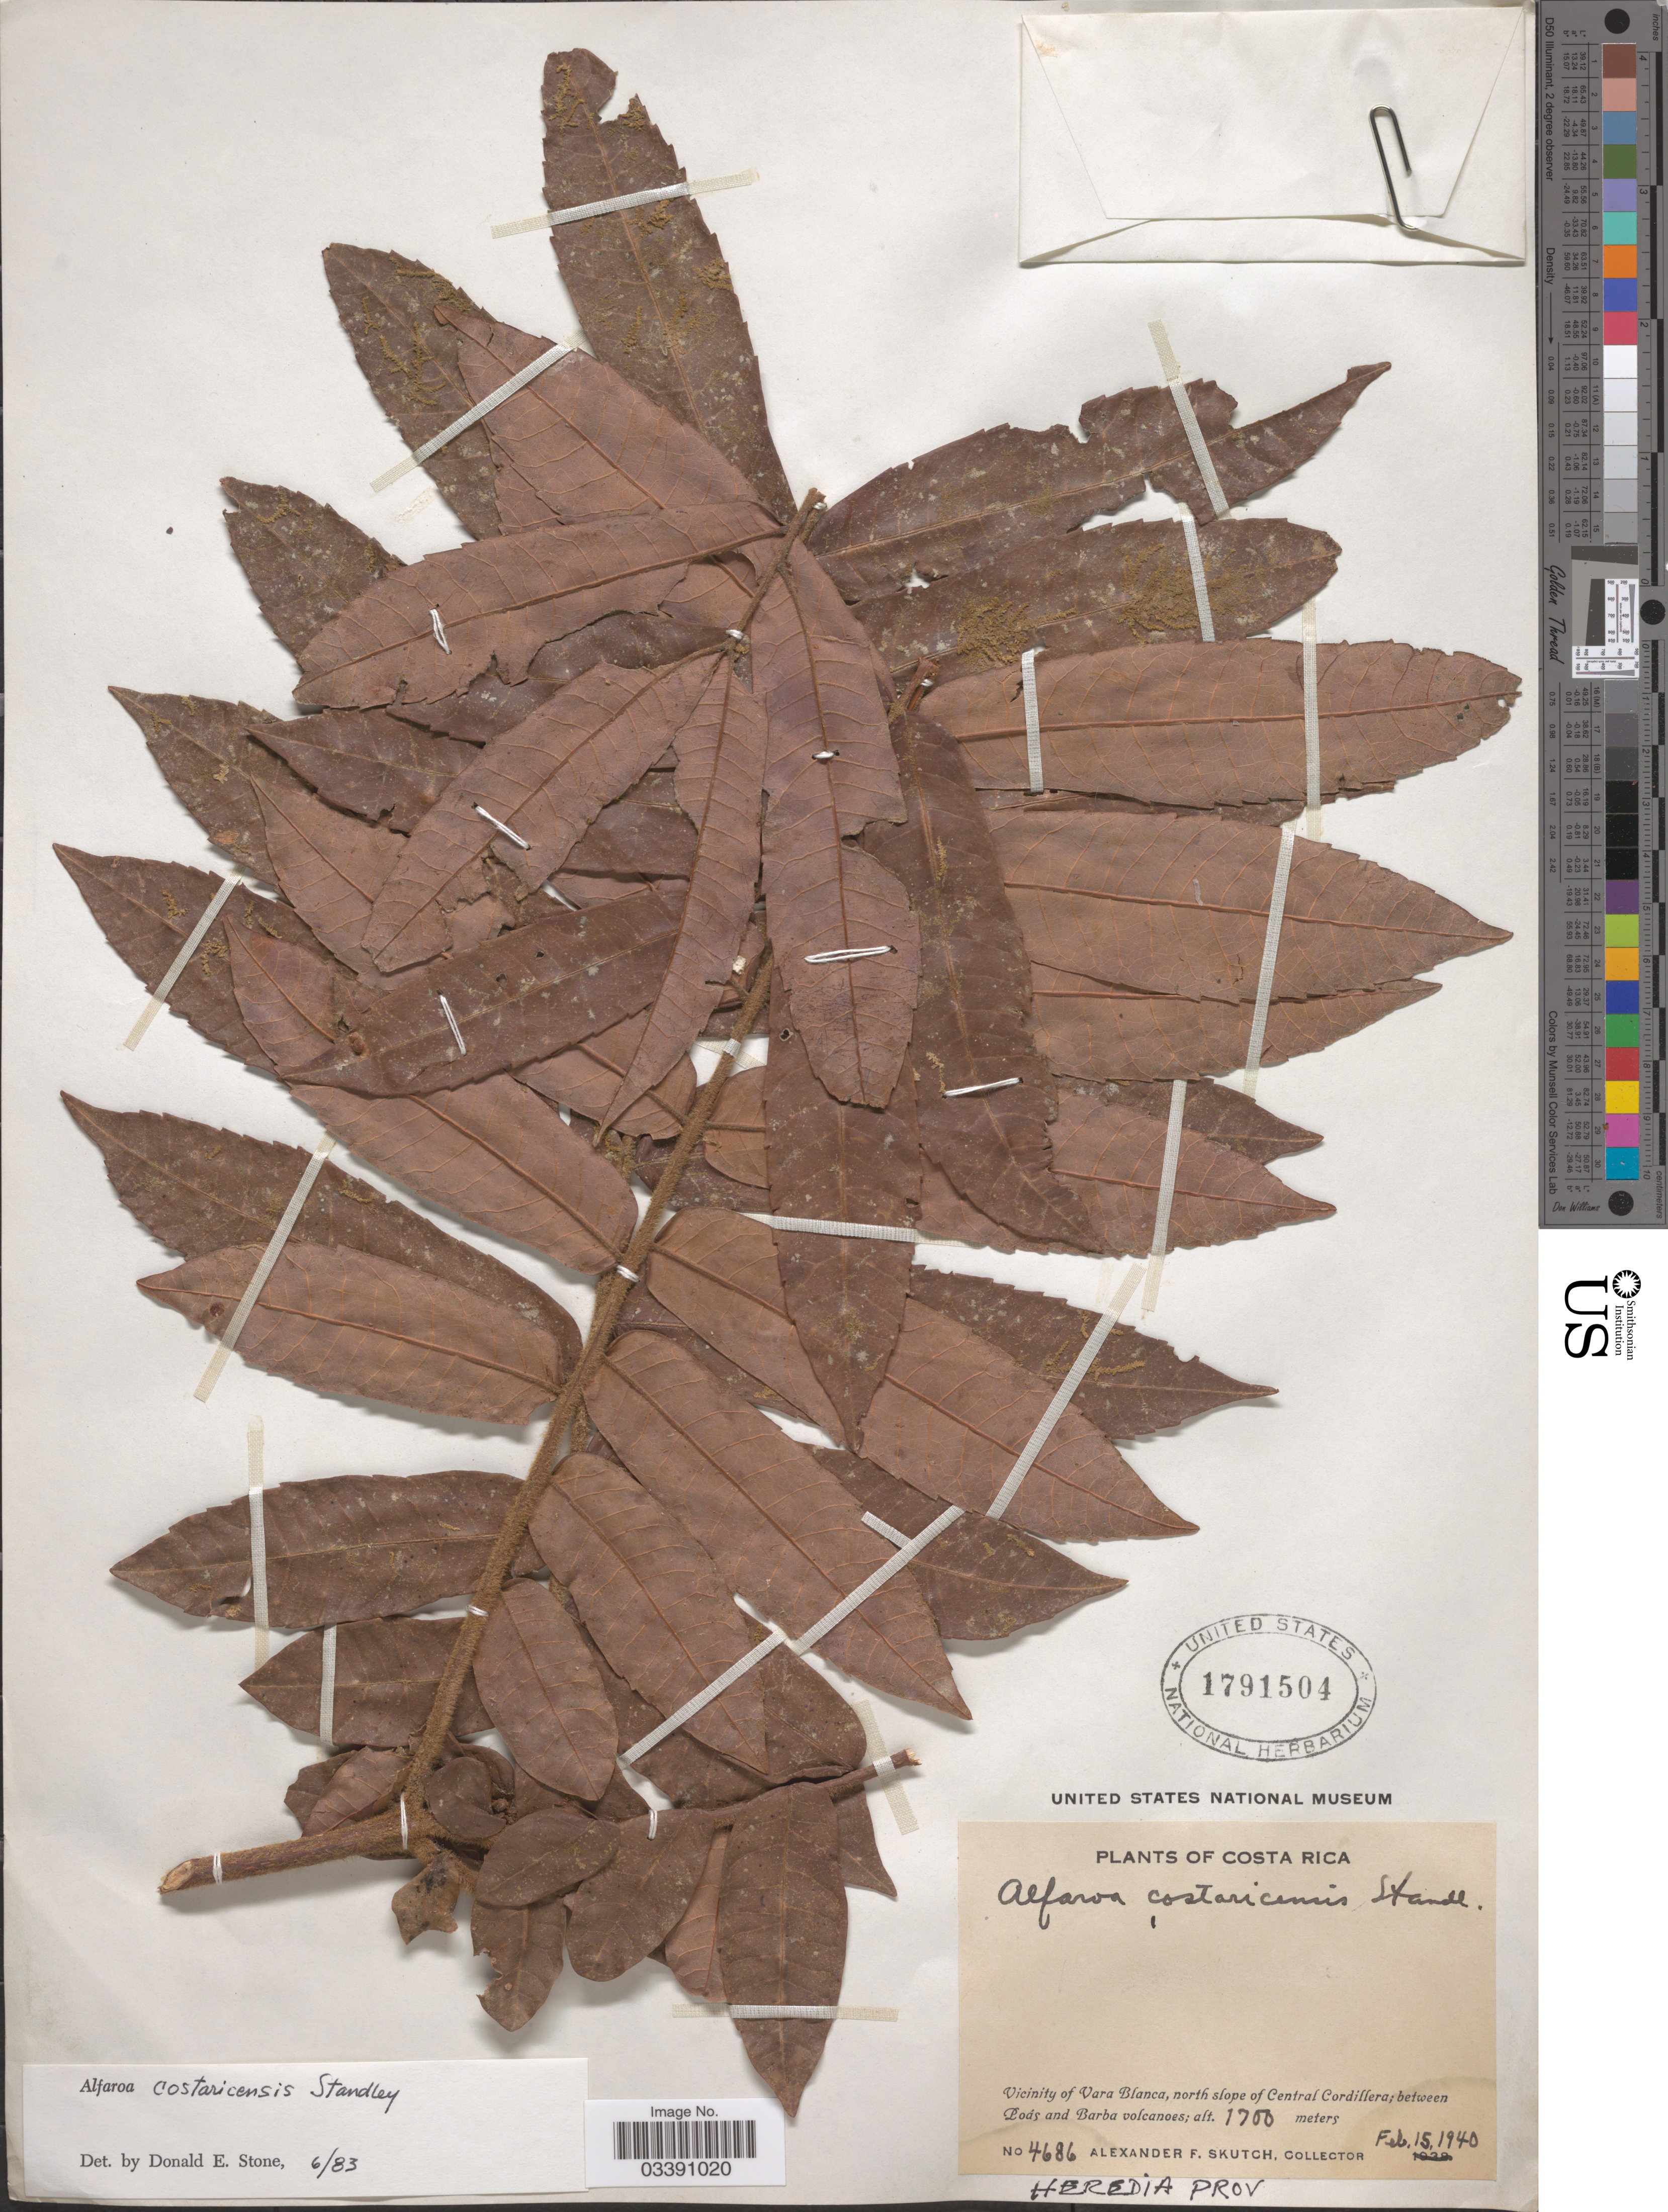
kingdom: Plantae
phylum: Tracheophyta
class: Magnoliopsida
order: Fagales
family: Juglandaceae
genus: Alfaroa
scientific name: Alfaroa costaricensis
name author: Standl.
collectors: A. F. Skutch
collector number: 4686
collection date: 1940-02-15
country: Costa Rica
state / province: Heredia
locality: Vicinity of Vara Blanca, north slope of Central Cordillera; between Poás and Barba volcanoes.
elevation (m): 1700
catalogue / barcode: US 1791504